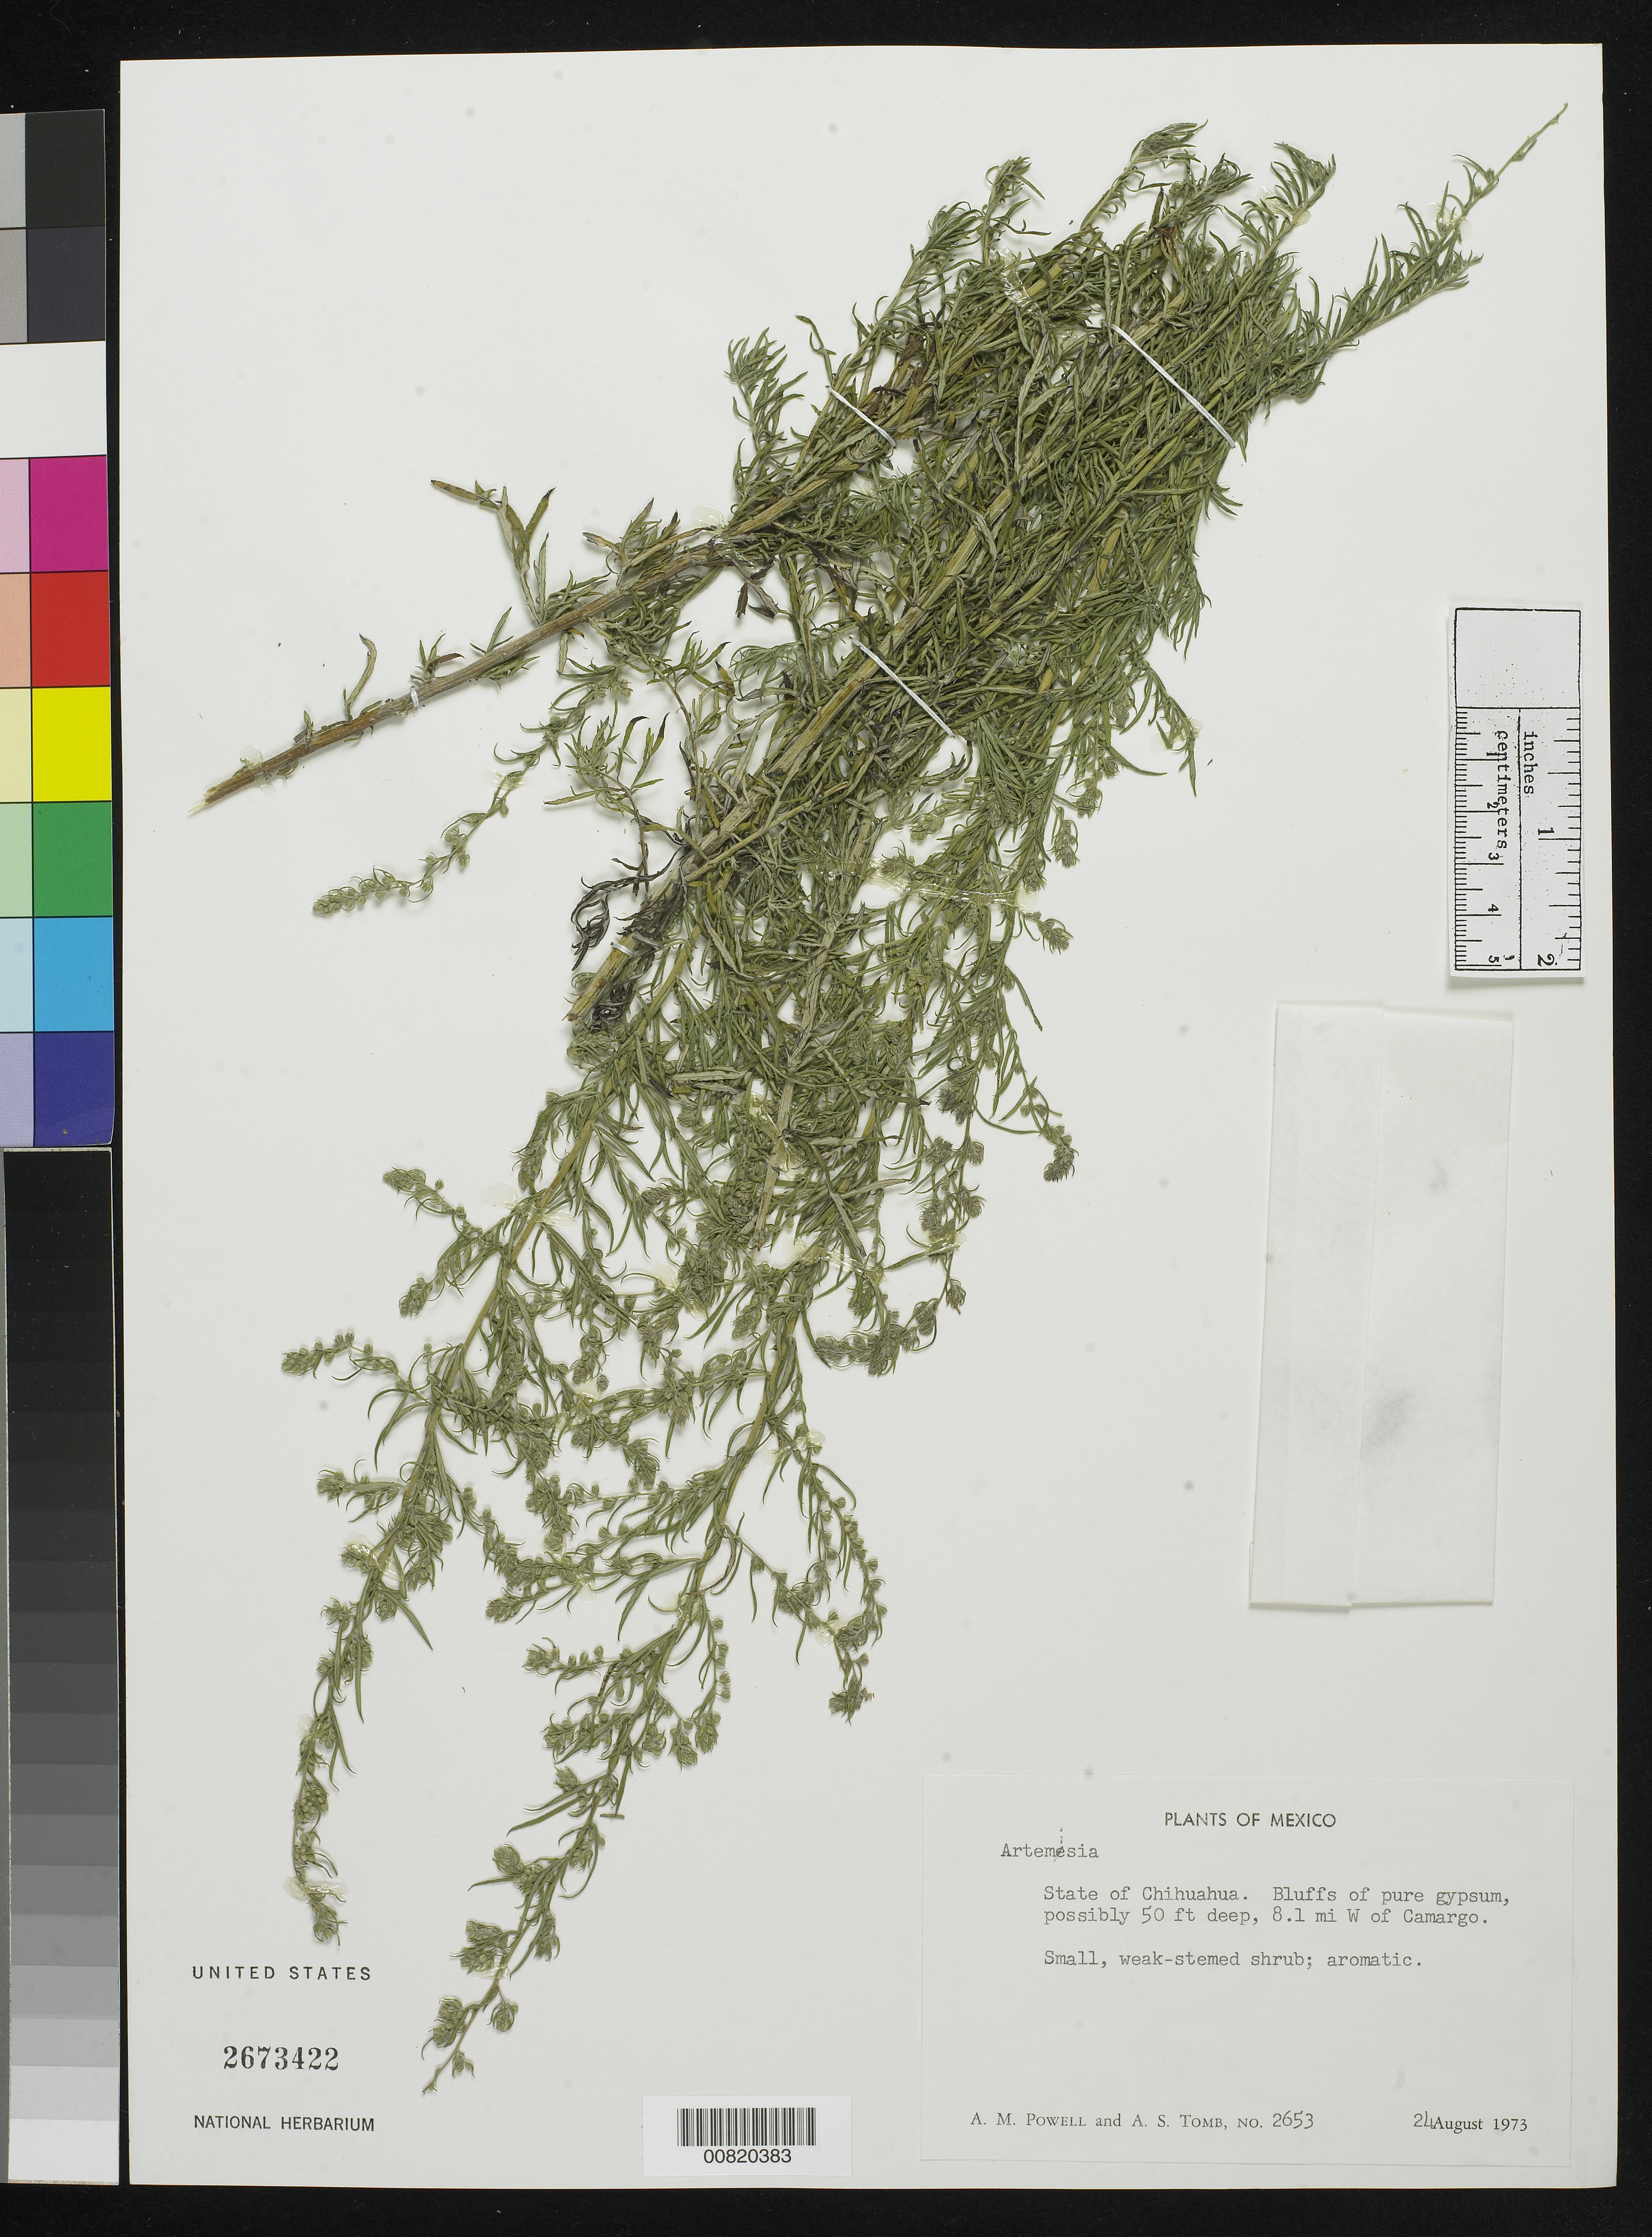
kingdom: Plantae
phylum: Tracheophyta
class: Magnoliopsida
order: Asterales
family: Asteraceae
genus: Artemisia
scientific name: Artemisia sp.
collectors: A. M. Powell & A. Tomb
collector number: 2653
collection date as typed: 24 Aug 1973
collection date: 1973-08-24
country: Mexico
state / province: Chihuahua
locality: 8.1 mi. W of Camargo, Chihuahua.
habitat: Bluffs of pure gypsum, possible 50 ft deep.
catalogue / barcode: US 2673422